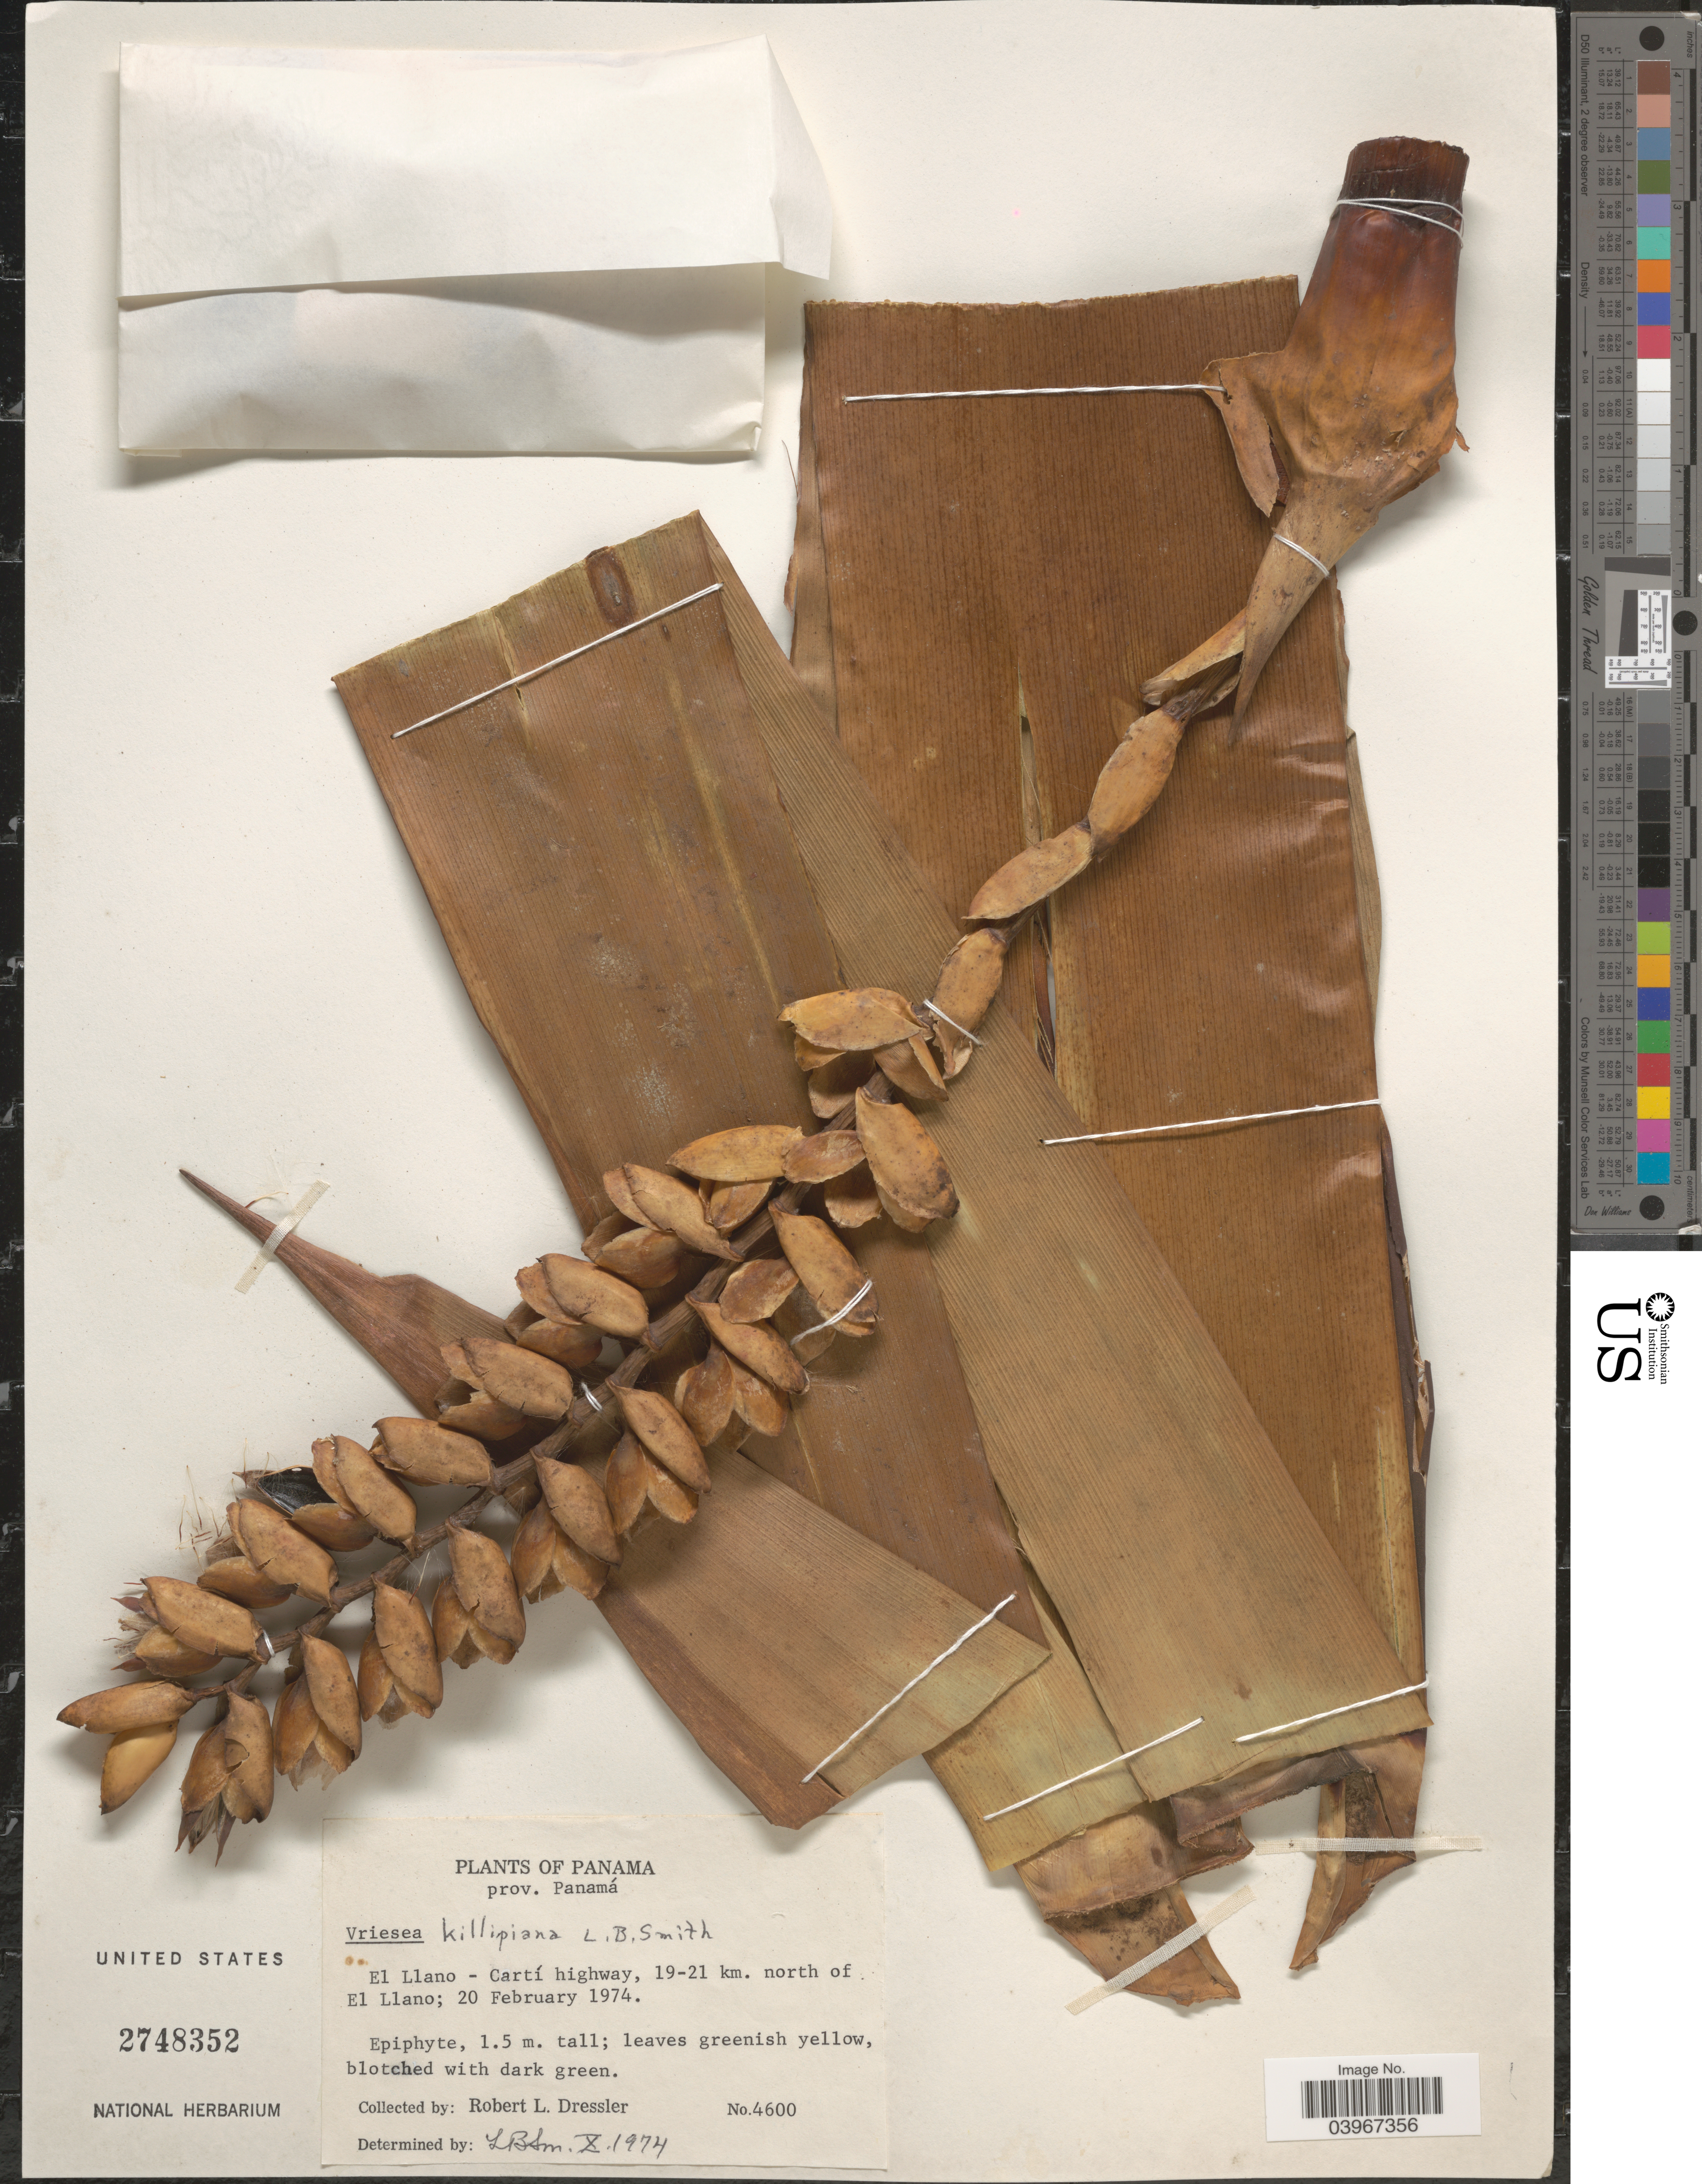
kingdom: Plantae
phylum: Tracheophyta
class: Liliopsida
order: Poales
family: Bromeliaceae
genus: Werauhia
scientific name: Werauhia kupperiana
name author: (Suess.) J.R. Grant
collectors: R. Dressler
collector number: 4600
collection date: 1974-02-20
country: Panama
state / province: Panamá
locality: El Llano - Cartí highway, 19-21 km. north of El Llano.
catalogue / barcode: US 2748352